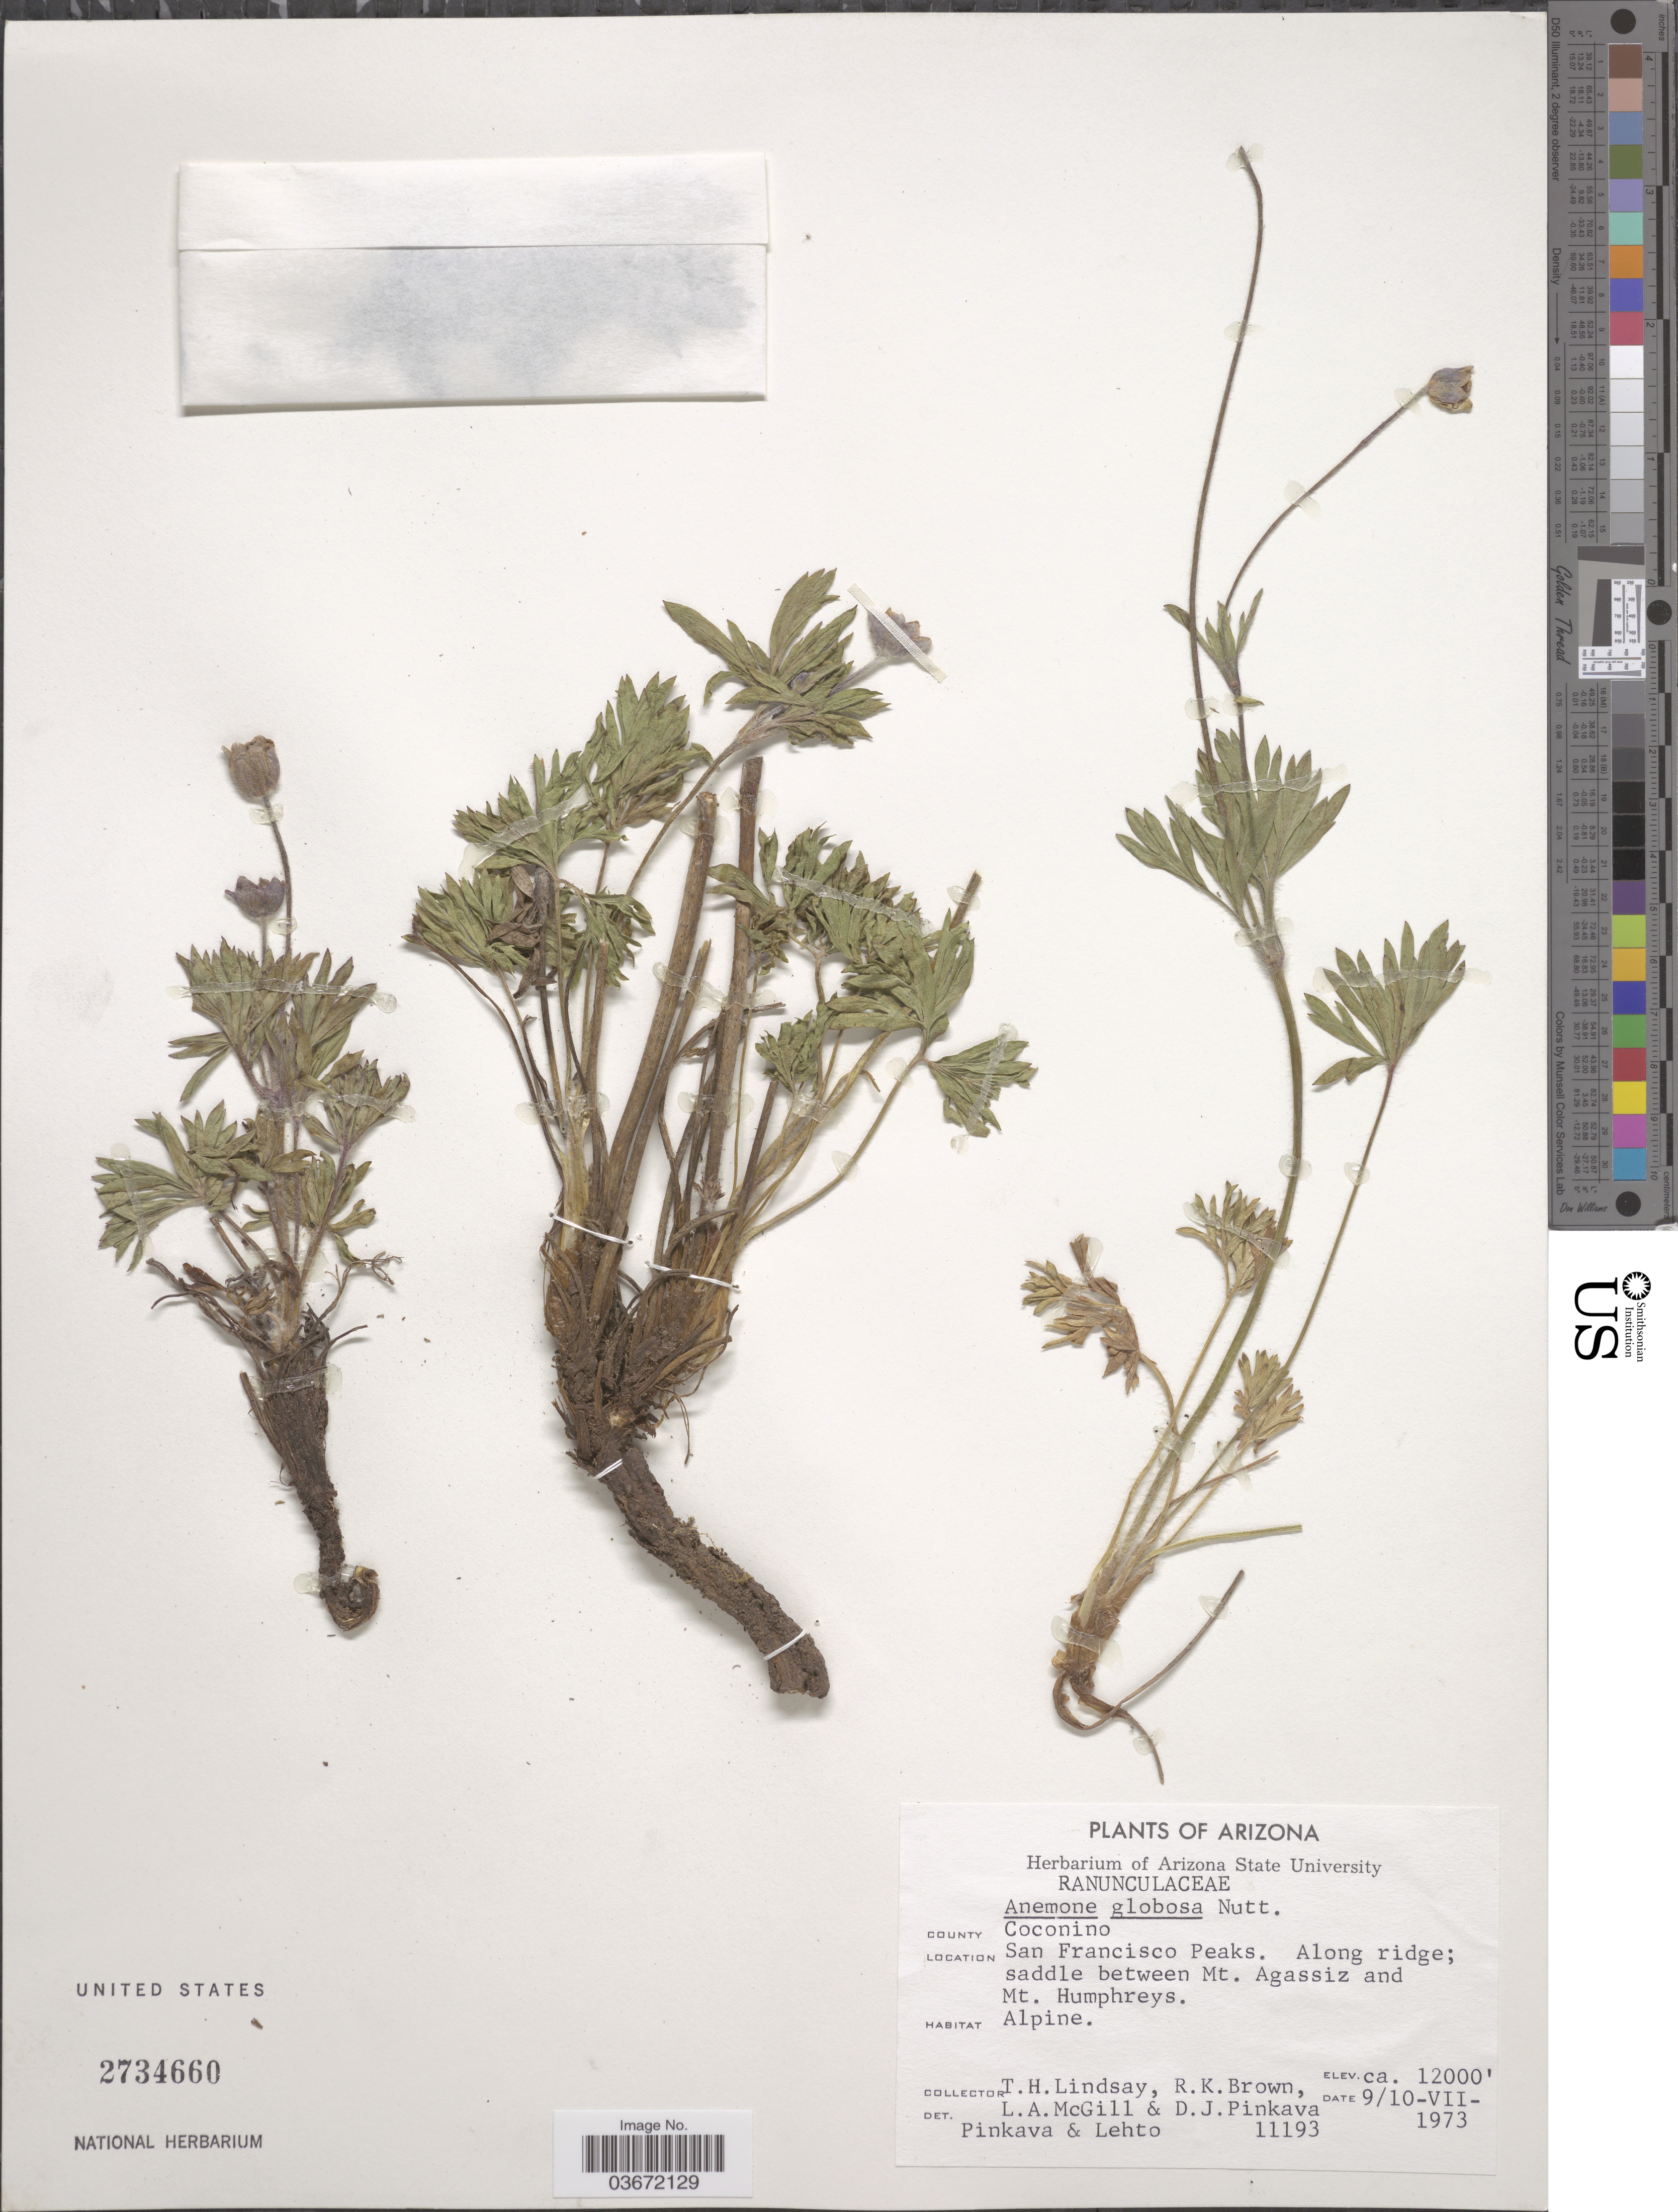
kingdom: Plantae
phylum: Tracheophyta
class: Magnoliopsida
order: Ranunculales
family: Ranunculaceae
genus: Anemone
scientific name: Anemone multifida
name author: Poir.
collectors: T. Lindsay, R. K. Brown, L. McGill & D. J. Pinkava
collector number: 11193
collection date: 1973-07-09/1973-07-10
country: United States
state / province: Arizona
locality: County Coconino. San Francisco Peaks. Along ridge; saddle between Mt. Agassiz and Mt. Humphreys.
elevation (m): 3658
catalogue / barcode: US 2734660